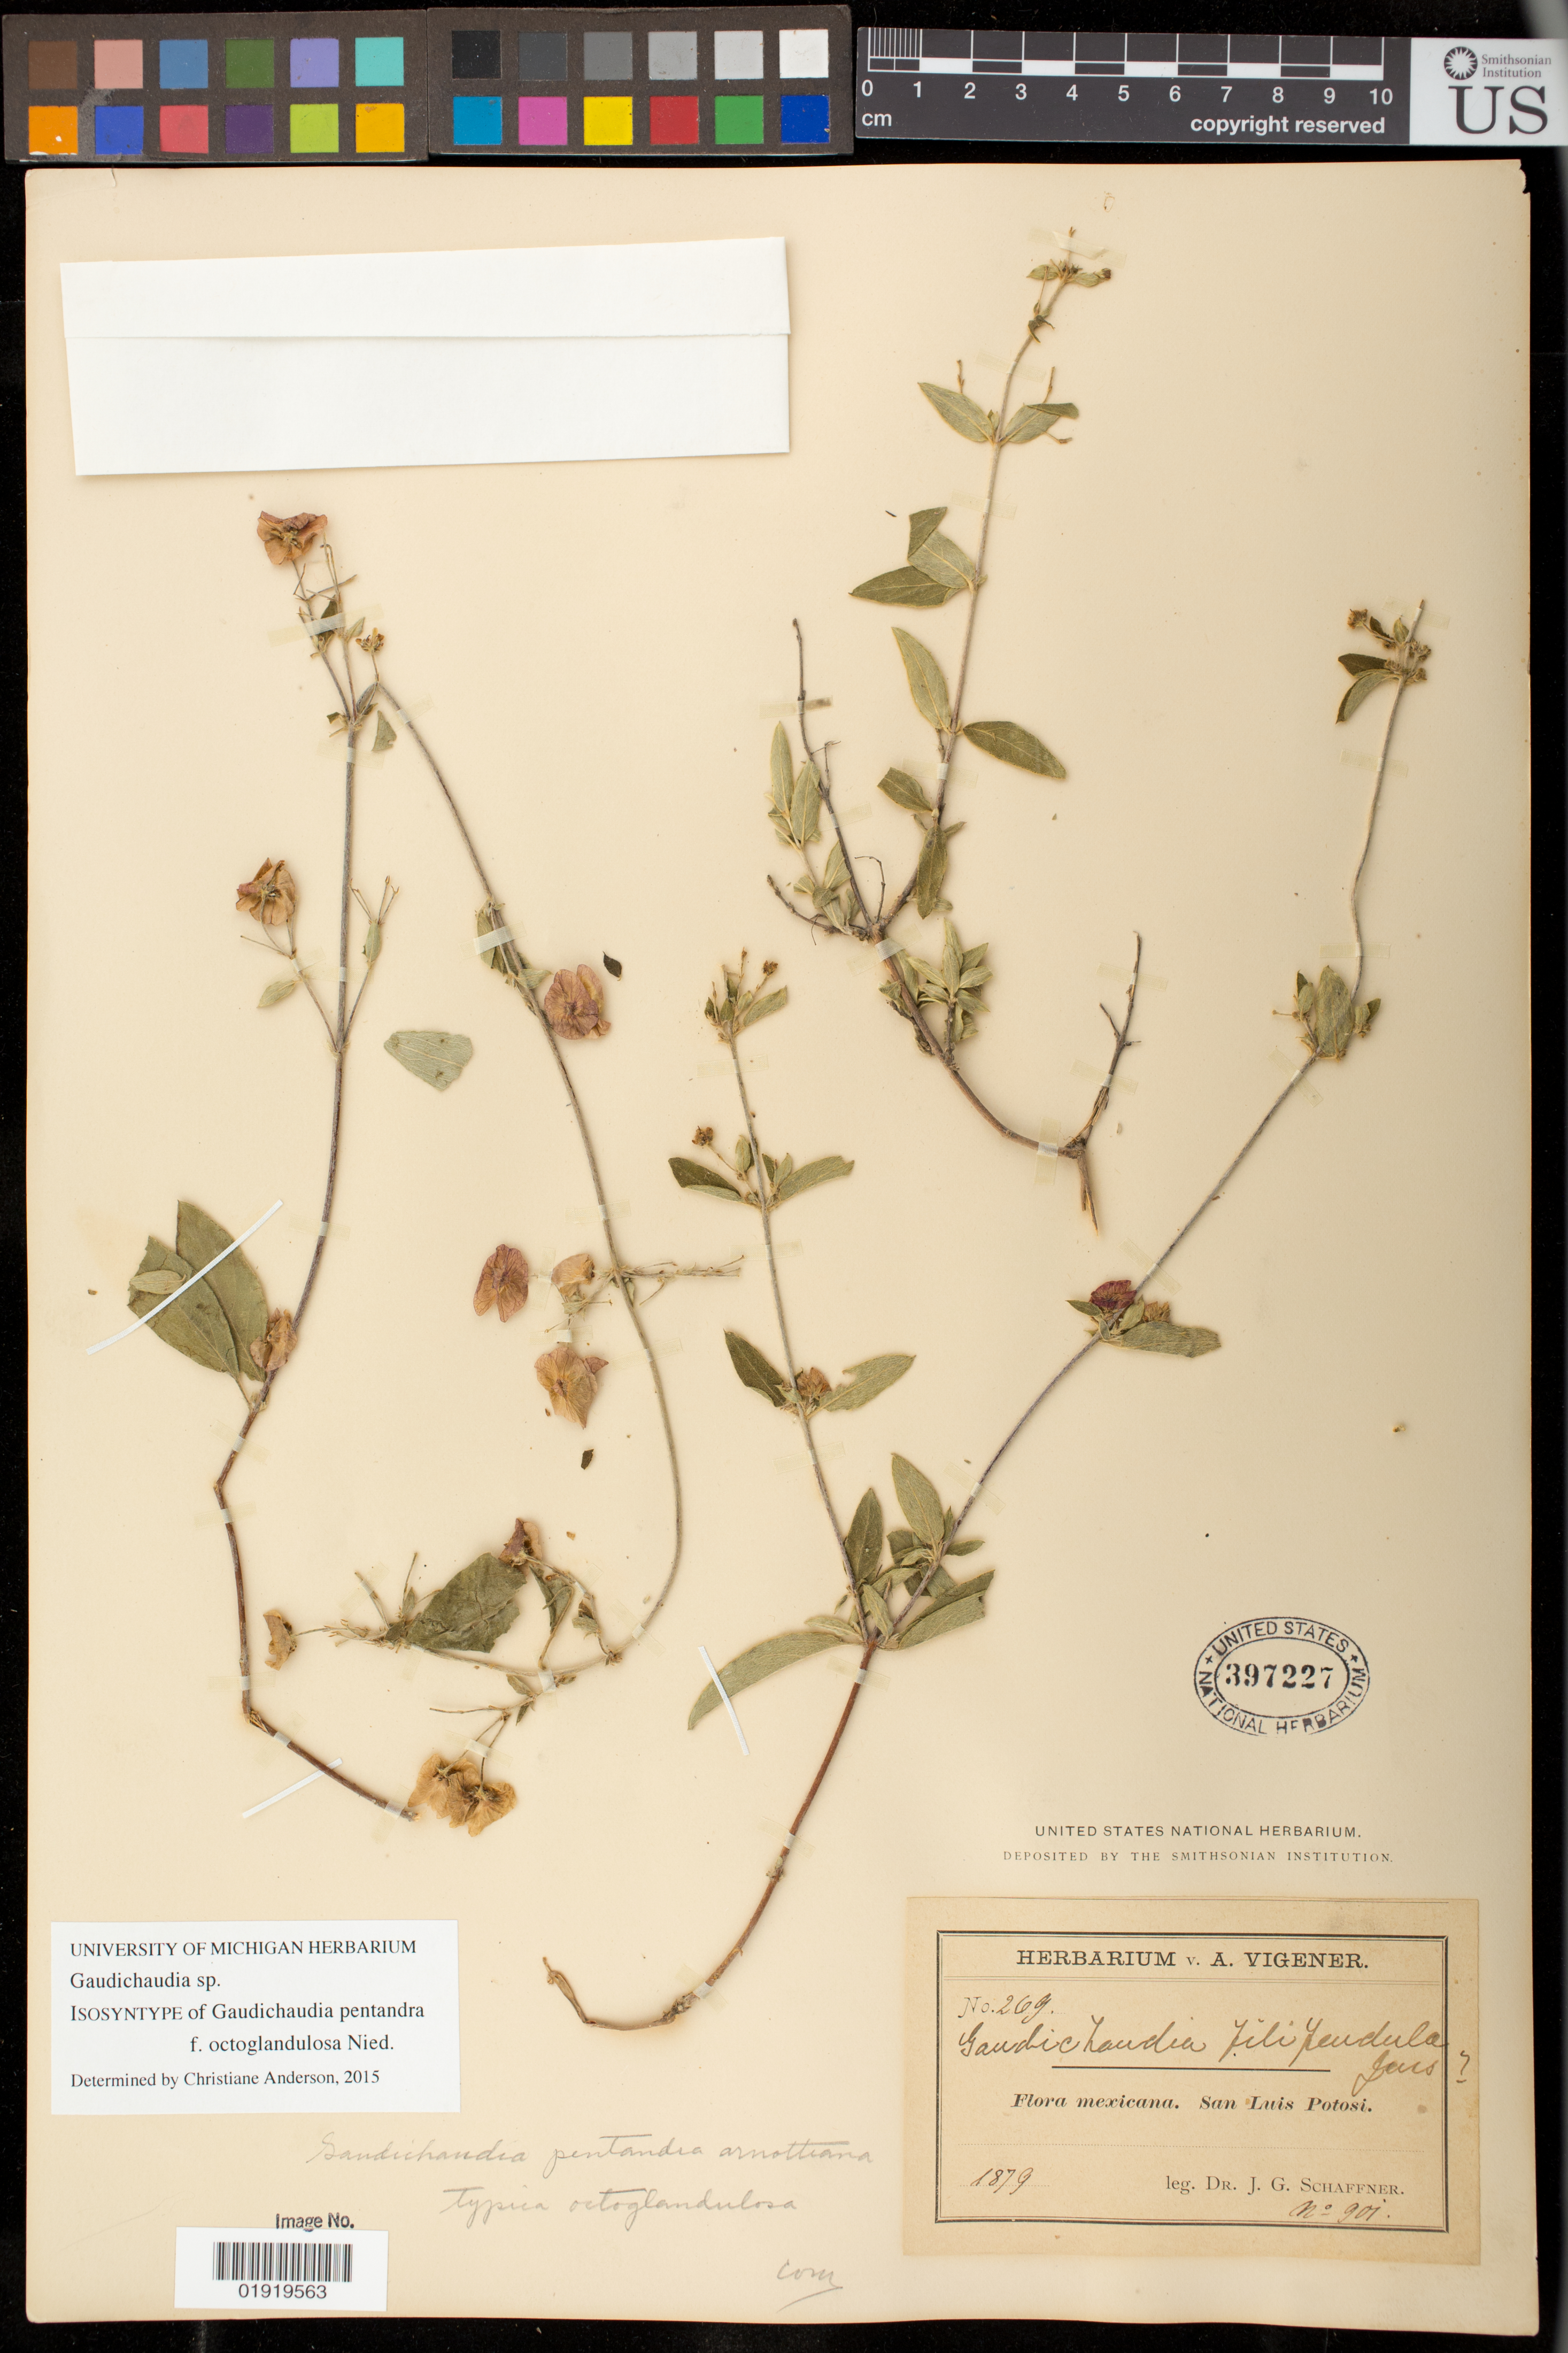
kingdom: Plantae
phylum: Tracheophyta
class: Magnoliopsida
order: Malpighiales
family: Malpighiaceae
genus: Gaudichaudia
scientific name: Gaudichaudia pentandra f. octoglandulosa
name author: Nied.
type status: Isosyntype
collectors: J. G. Schaffner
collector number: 269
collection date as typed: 1879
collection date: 1879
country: Mexico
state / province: San Luis Potosi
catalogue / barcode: US 397227